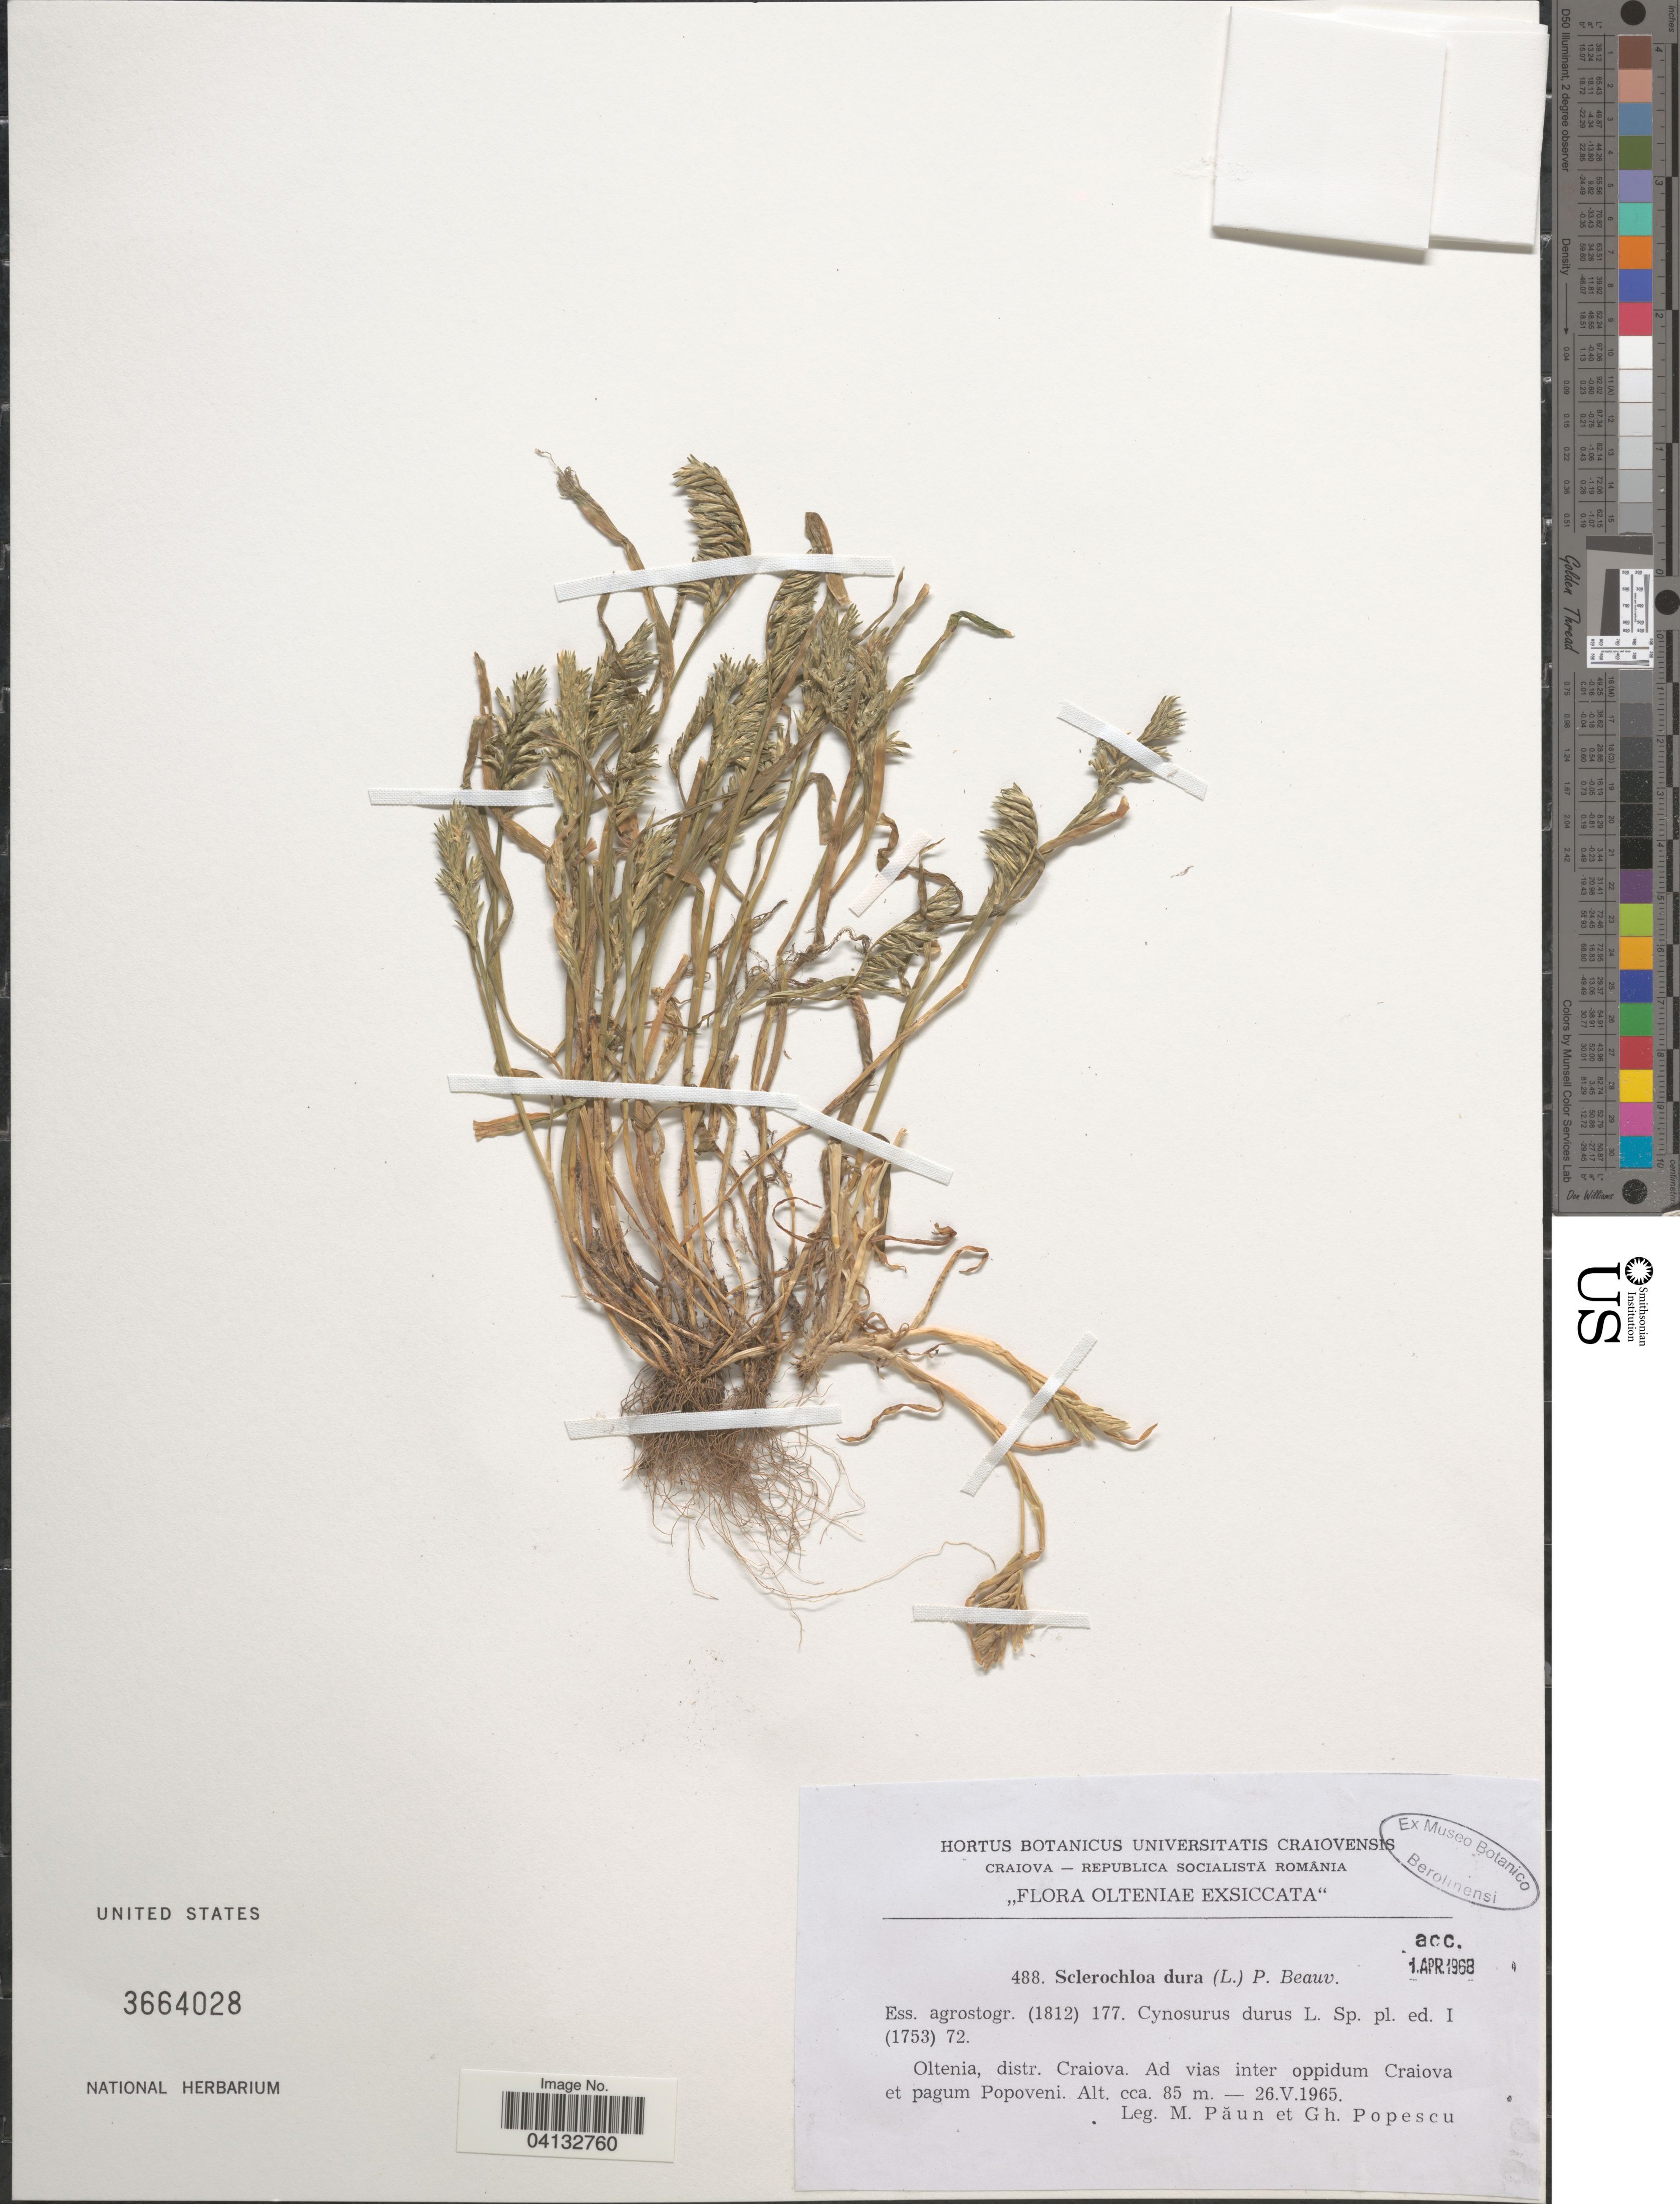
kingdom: Plantae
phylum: Tracheophyta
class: Liliopsida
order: Poales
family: Poaceae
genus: Sclerochloa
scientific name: Sclerochloa dura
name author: (L.) P. Beauv.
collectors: M. Păun & G. Popescu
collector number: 488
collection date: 1965-05-26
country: Romania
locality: Oltenia, distr. Craiova. Ad vias inter oppidum Criaova et pagum Popoveni.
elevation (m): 85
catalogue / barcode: US 3664028